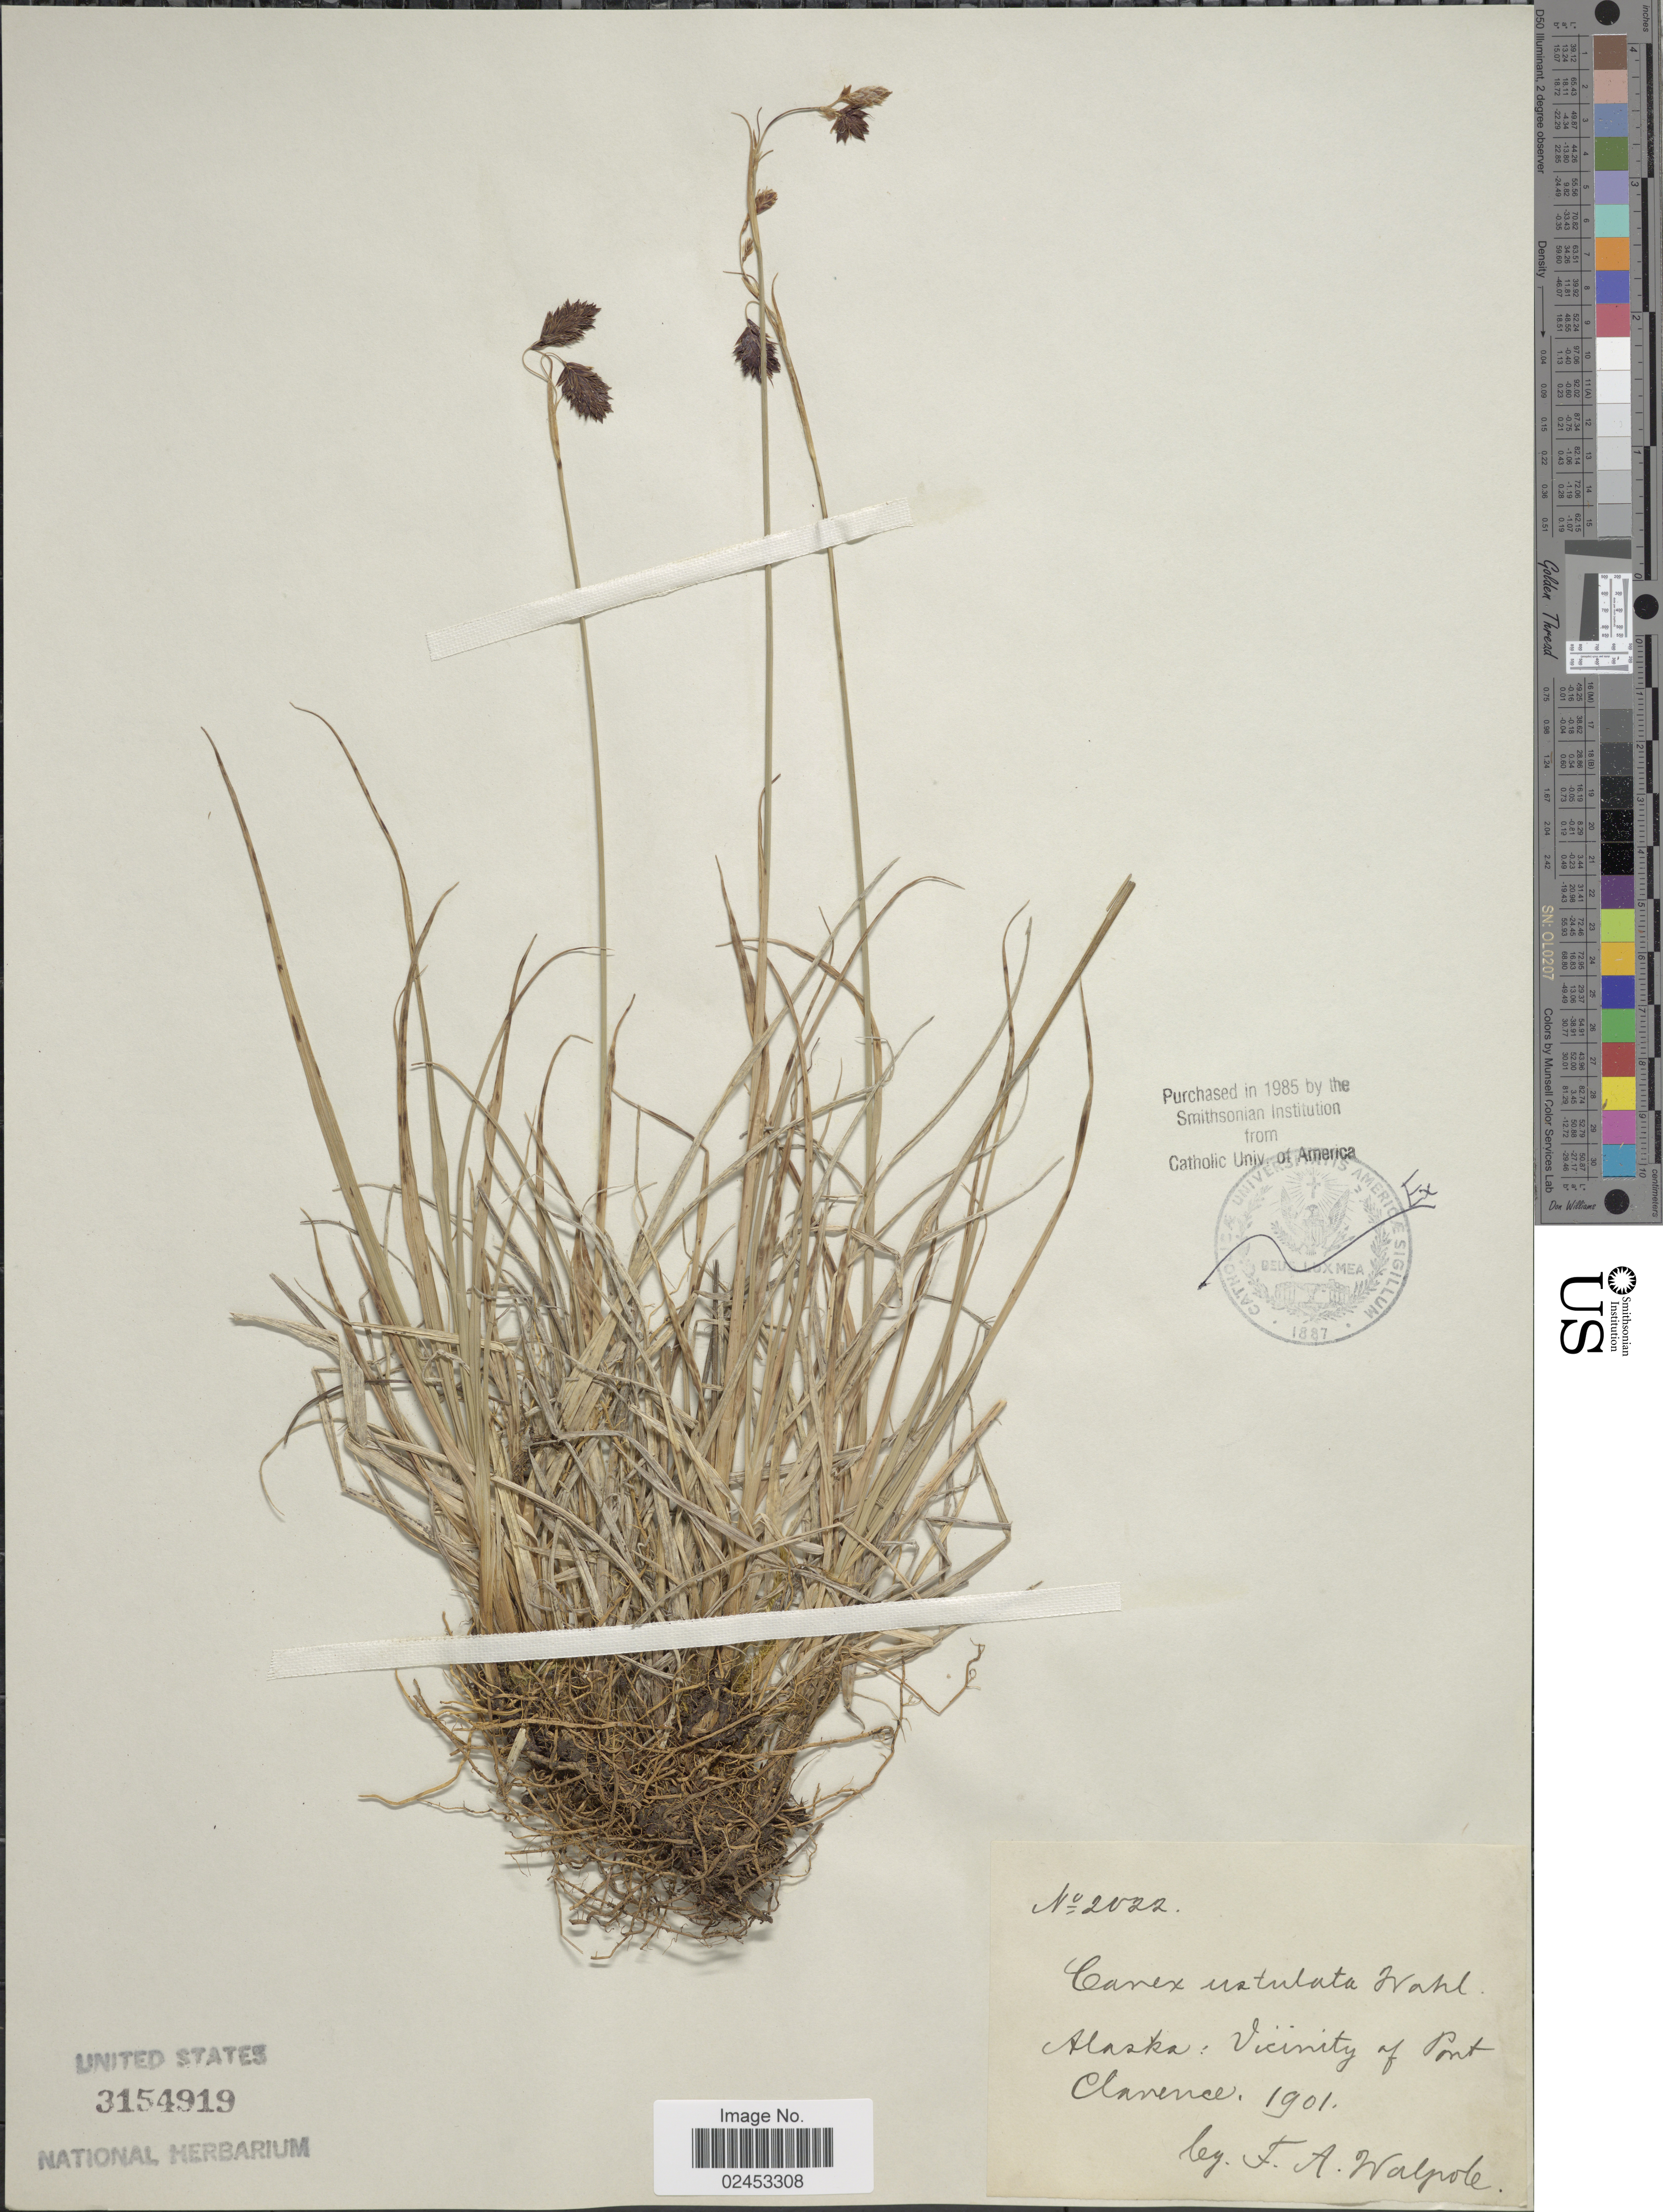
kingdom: Plantae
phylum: Tracheophyta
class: Liliopsida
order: Poales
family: Cyperaceae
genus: Carex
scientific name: Carex atrofusca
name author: Schkuhr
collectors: F. Walpole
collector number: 2022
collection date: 1901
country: United States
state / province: Alaska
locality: Vicinity of Port Clarence.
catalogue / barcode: US 3154919